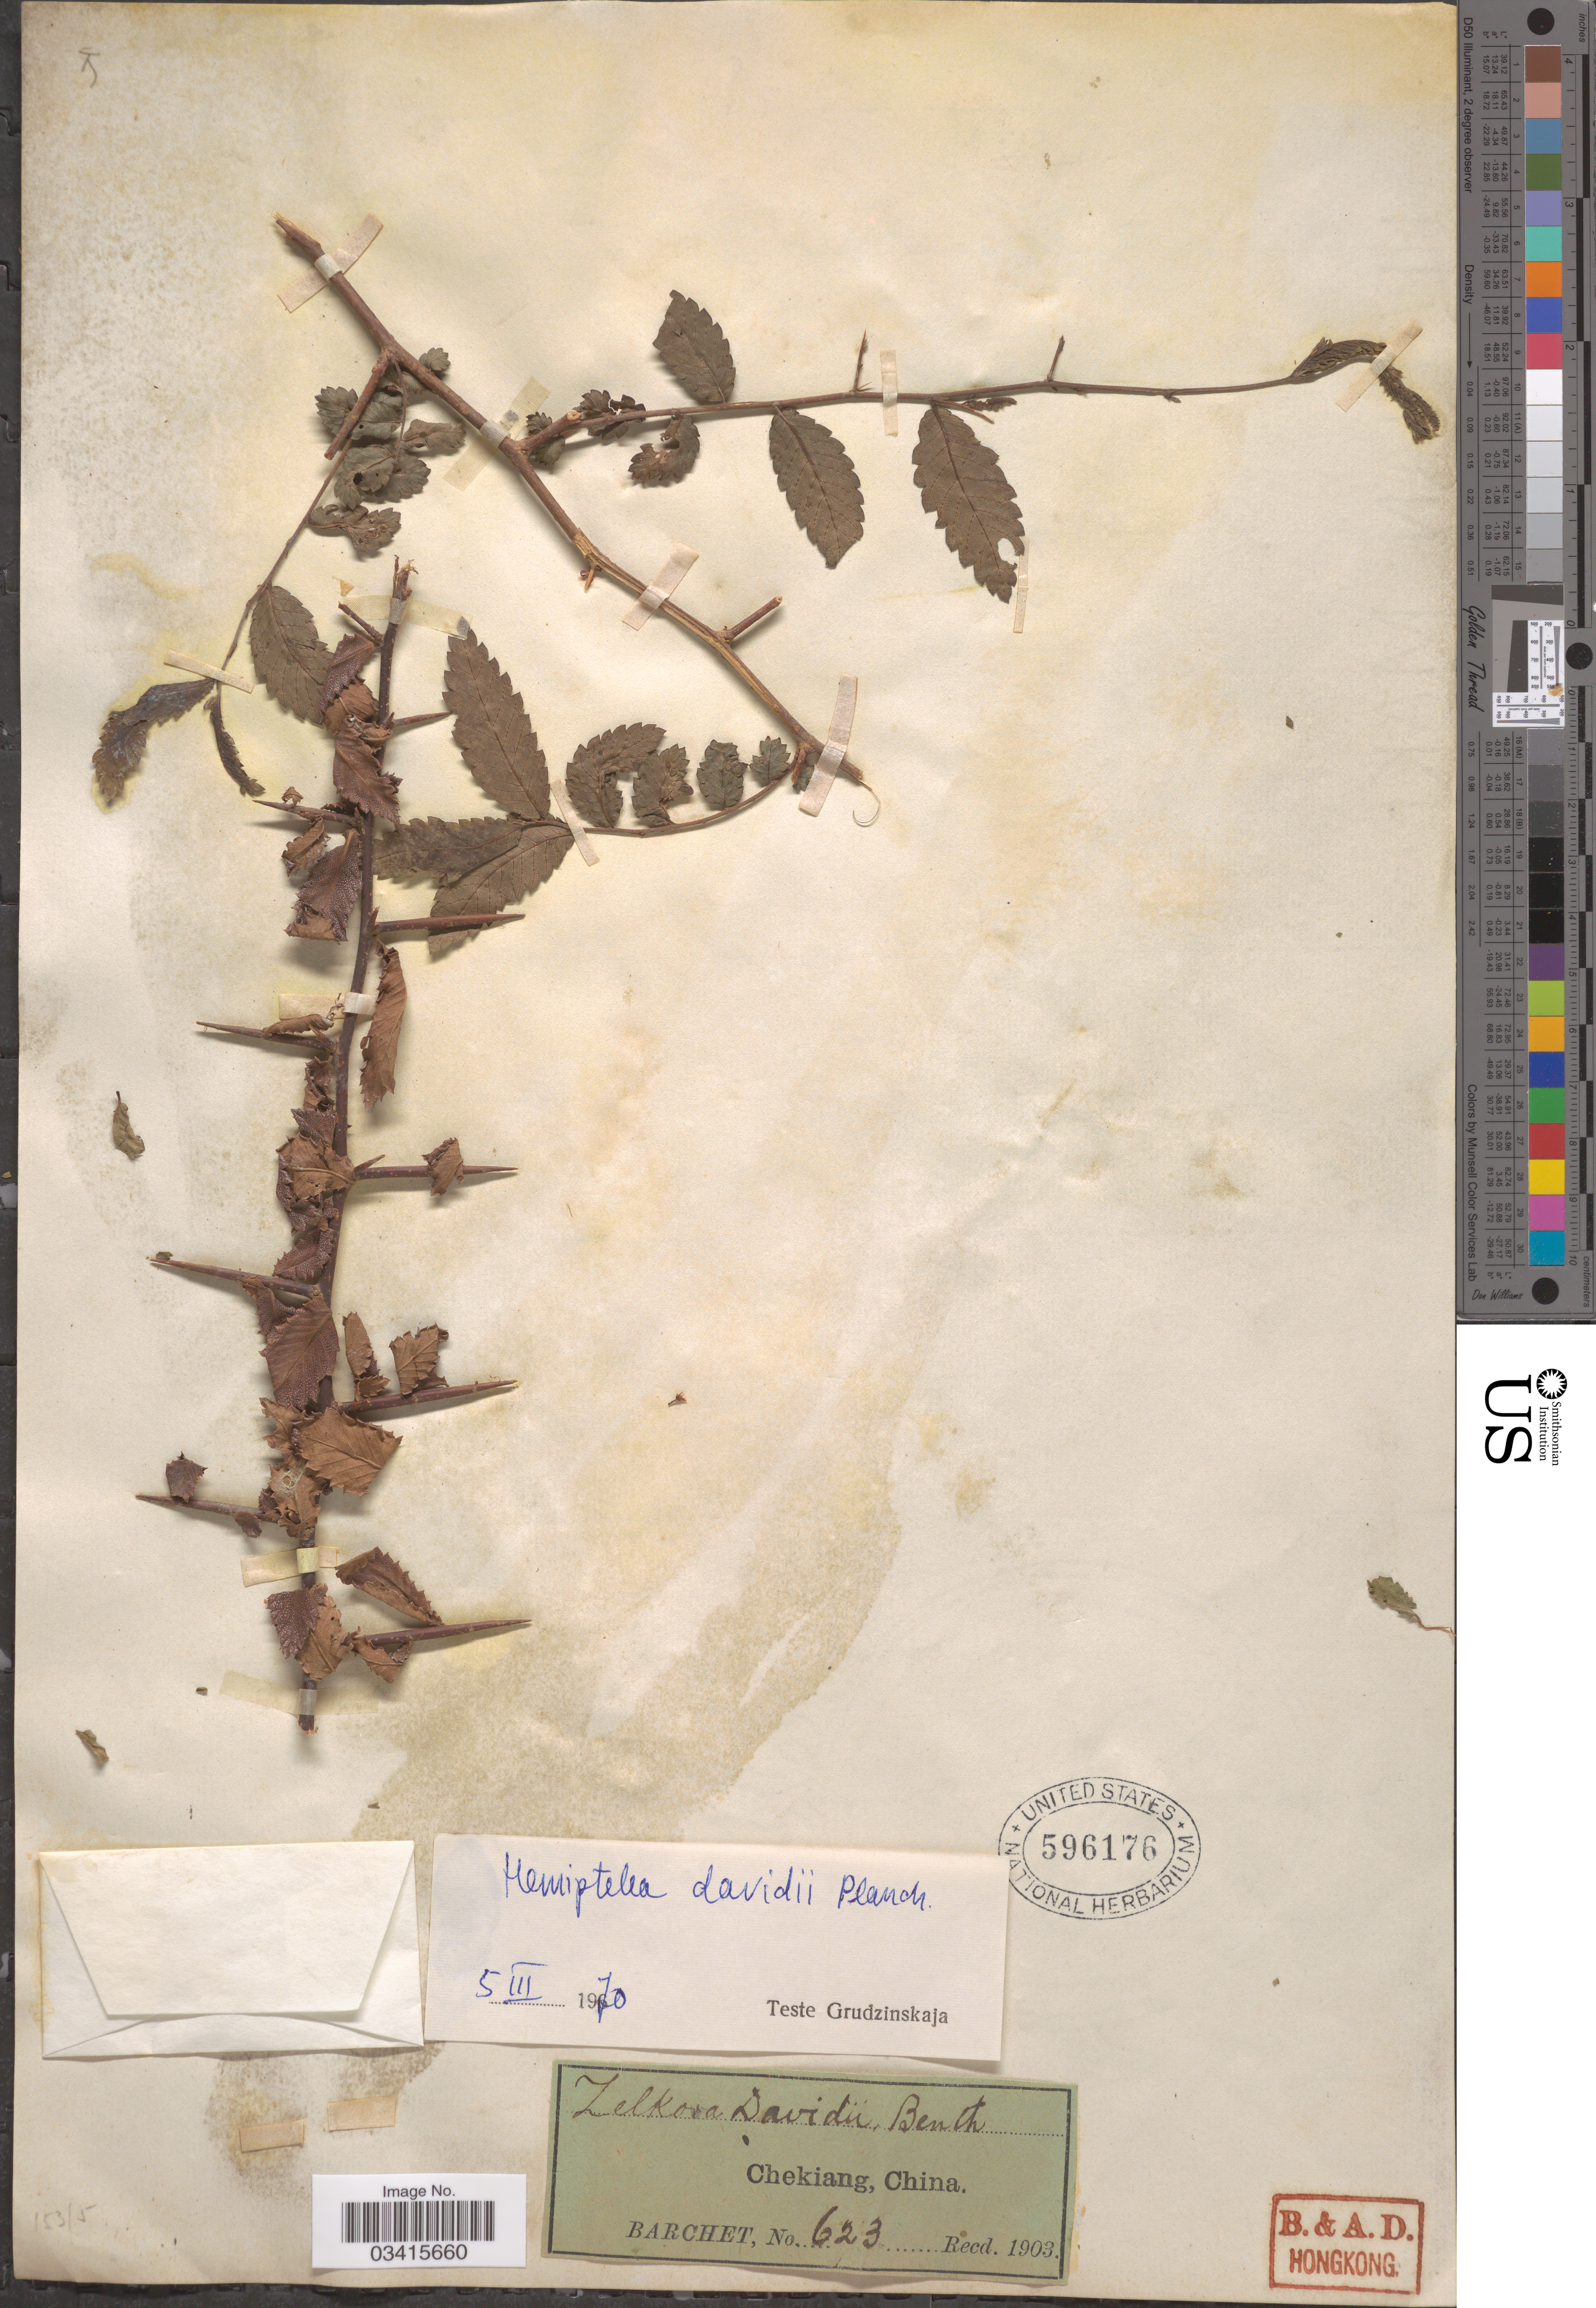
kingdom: Plantae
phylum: Tracheophyta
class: Magnoliopsida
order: Rosales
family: Ulmaceae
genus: Hemiptelea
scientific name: Hemiptelea davidii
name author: (Hance) Planch.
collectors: Barchet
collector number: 623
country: China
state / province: Zhejiang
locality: Chekiang.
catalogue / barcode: US 596176